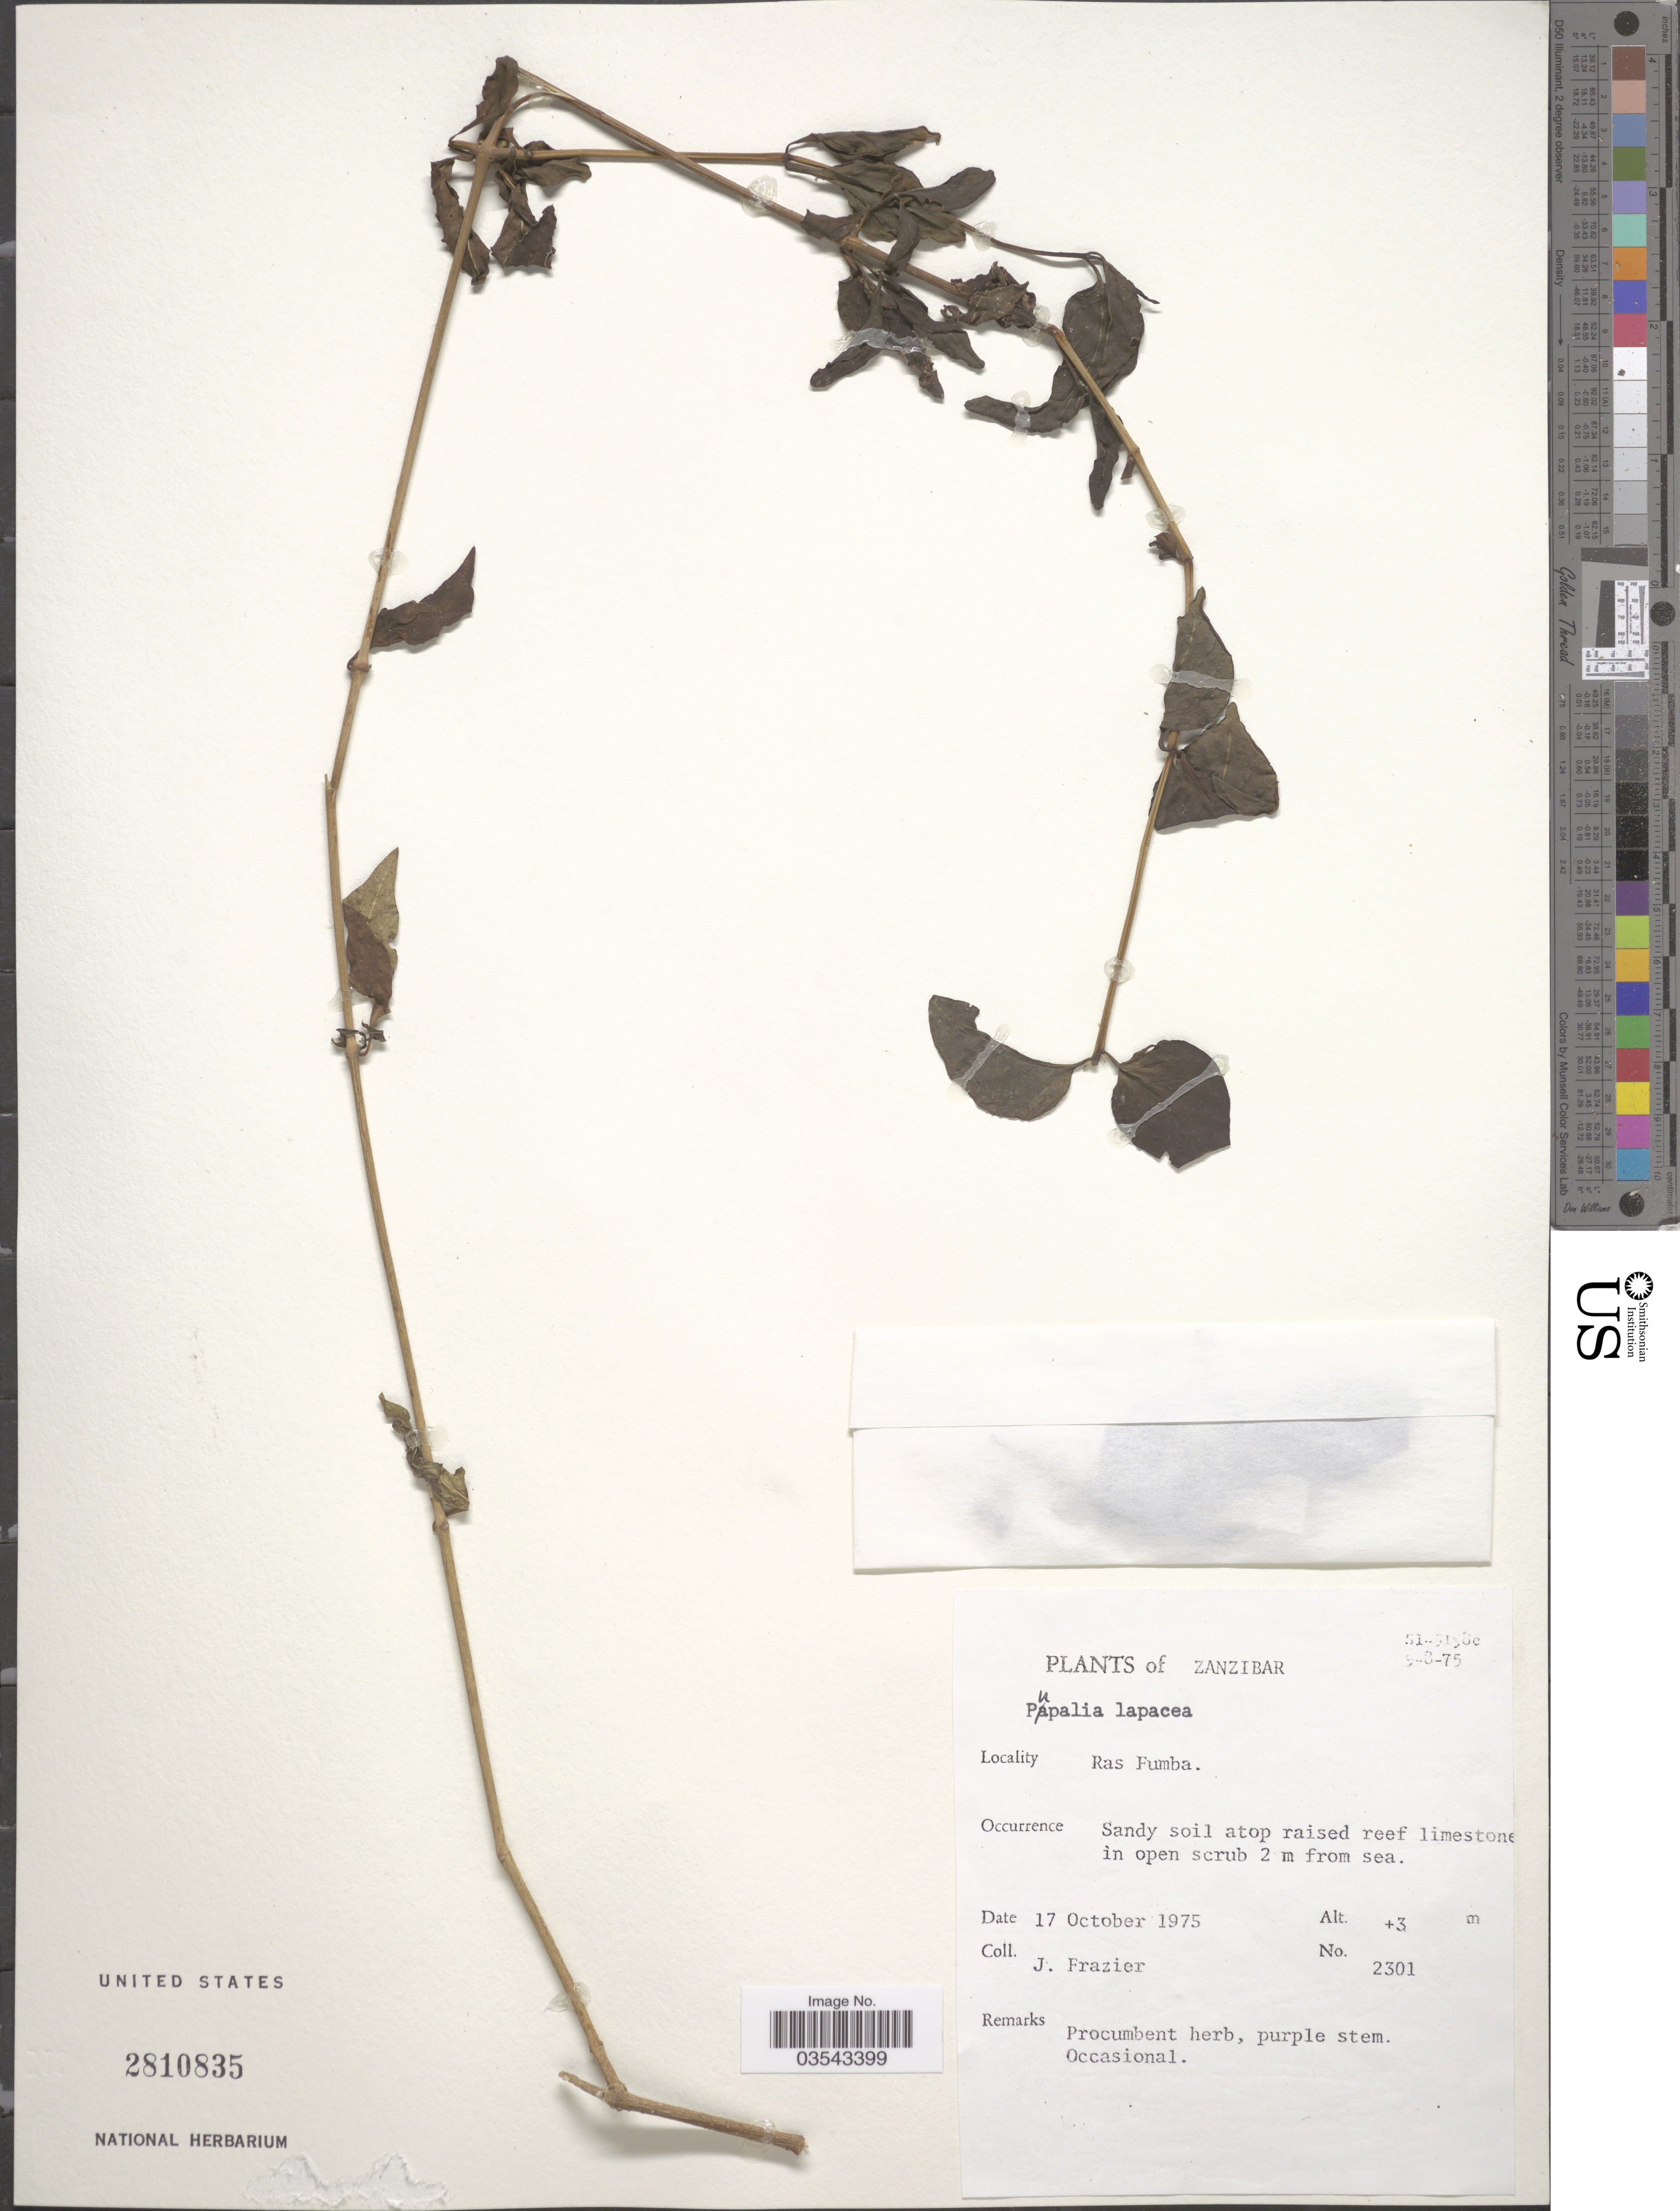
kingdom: Plantae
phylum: Tracheophyta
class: Magnoliopsida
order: Caryophyllales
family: Amaranthaceae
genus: Pupalia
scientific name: Pupalia lappacea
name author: (L.) A. Juss.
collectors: J. Frazier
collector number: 2301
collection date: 1975-10-17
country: Tanzania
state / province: Zanzibar Urban/West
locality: Ras Fumba.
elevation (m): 3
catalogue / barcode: US 2810835